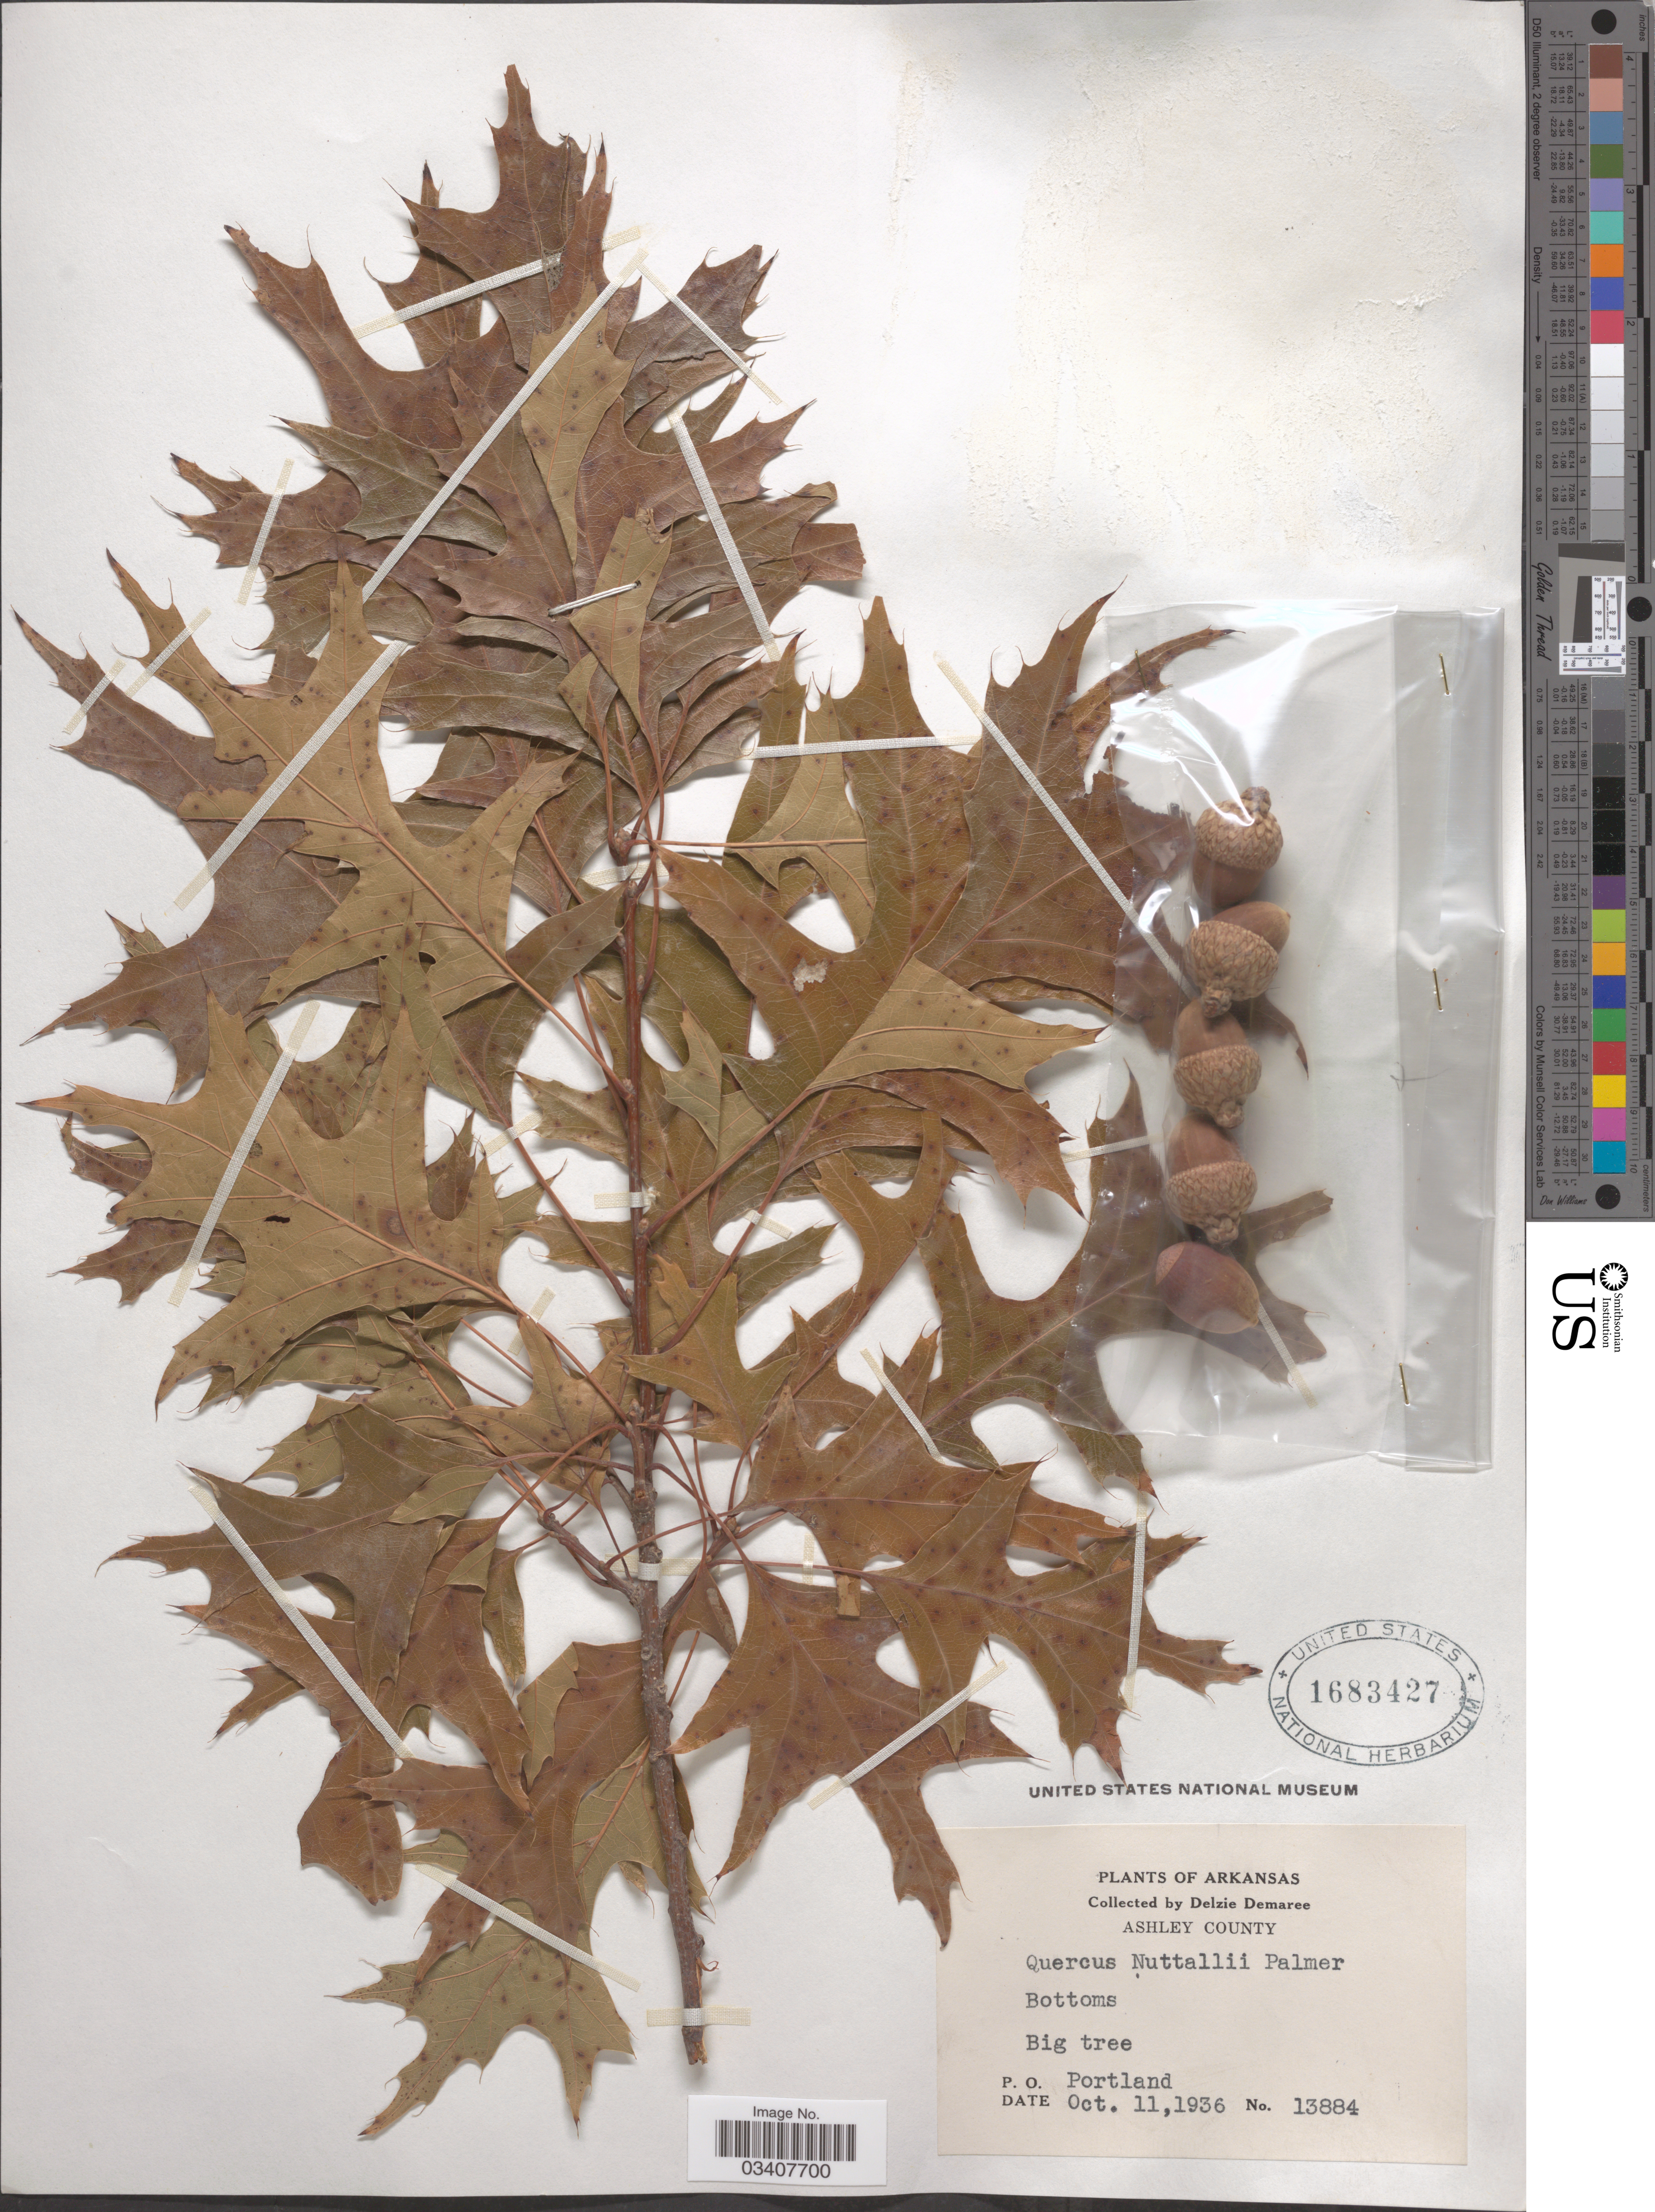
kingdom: Plantae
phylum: Tracheophyta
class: Magnoliopsida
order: Fagales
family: Fagaceae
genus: Quercus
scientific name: Quercus nuttallii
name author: E.J. Palmer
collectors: D. Demaree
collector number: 13884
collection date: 1936-10-11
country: United States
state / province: Arkansas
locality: Ashley County. Bottoms. Big tree. P.O. Portland.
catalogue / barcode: US 1683427